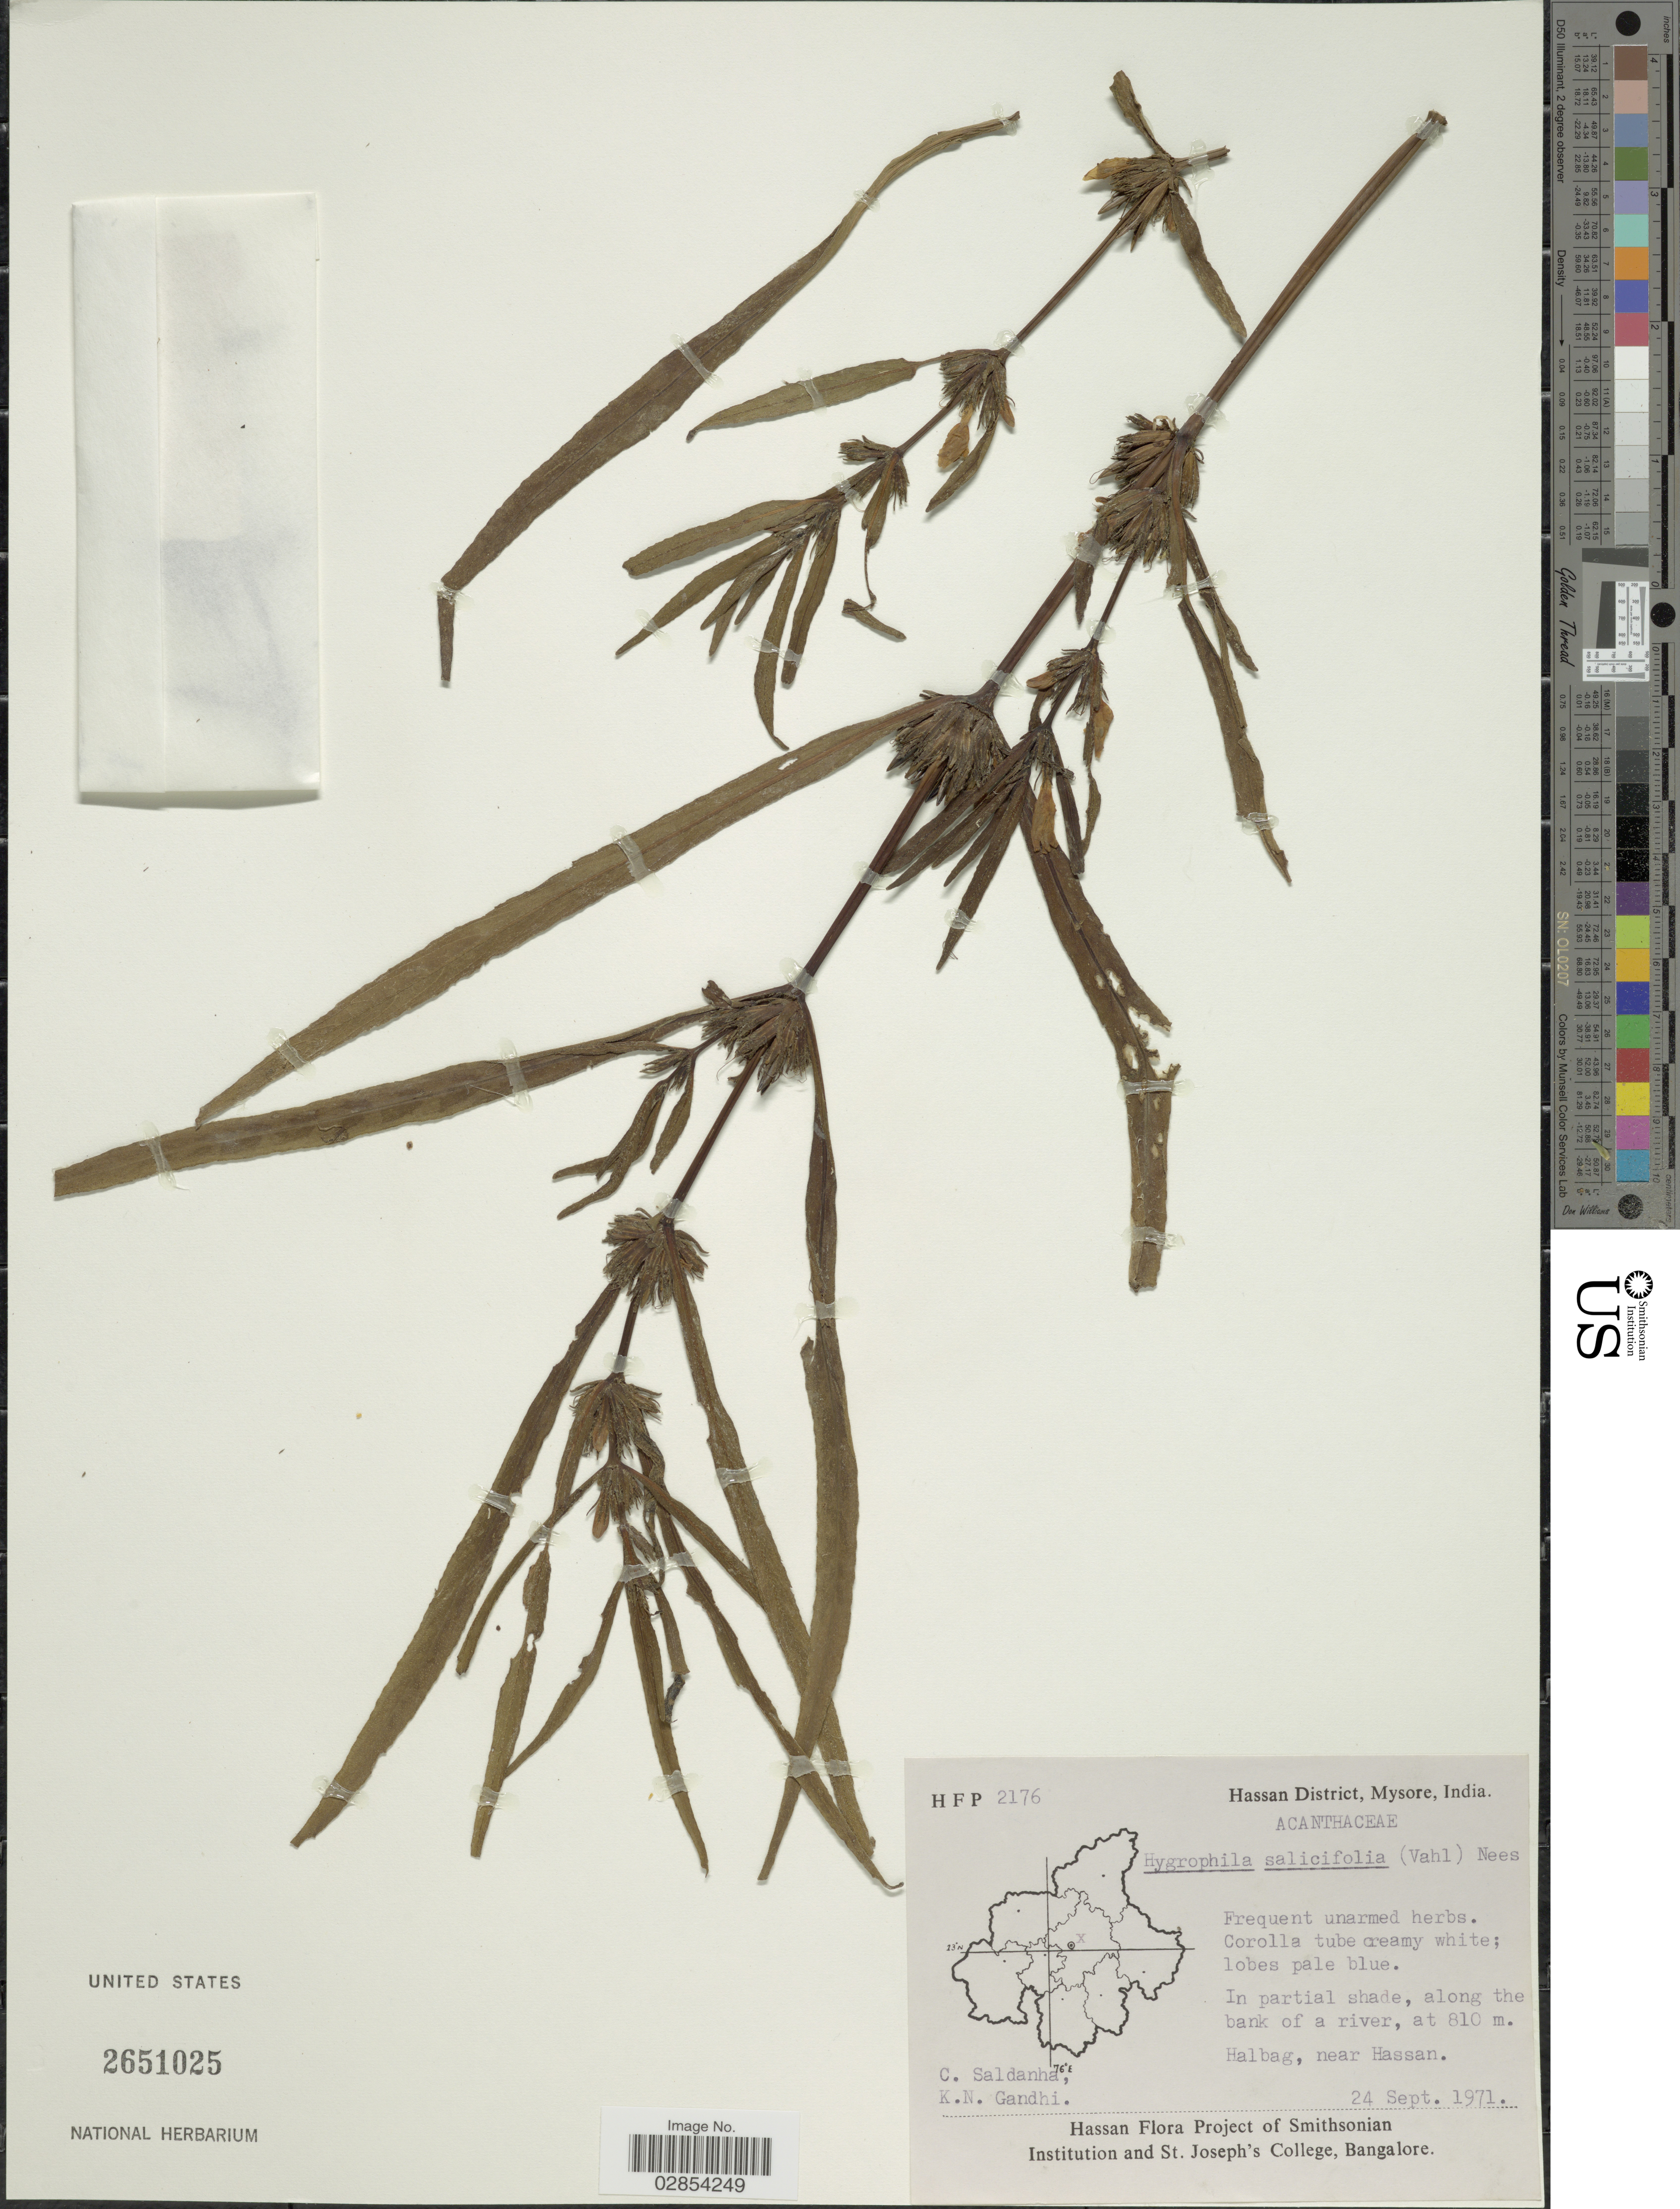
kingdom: Plantae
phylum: Tracheophyta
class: Magnoliopsida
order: Lamiales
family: Acanthaceae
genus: Hygrophila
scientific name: Hygrophila salicifolia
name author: (Vahl) Nees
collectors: C. Saldanha & K. N. Gandhi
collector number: HFP2176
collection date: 1971-09-24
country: India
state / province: Karnataka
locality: Hassan District, Mysore. Halbag, near Hassan.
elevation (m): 810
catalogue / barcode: US 2651025